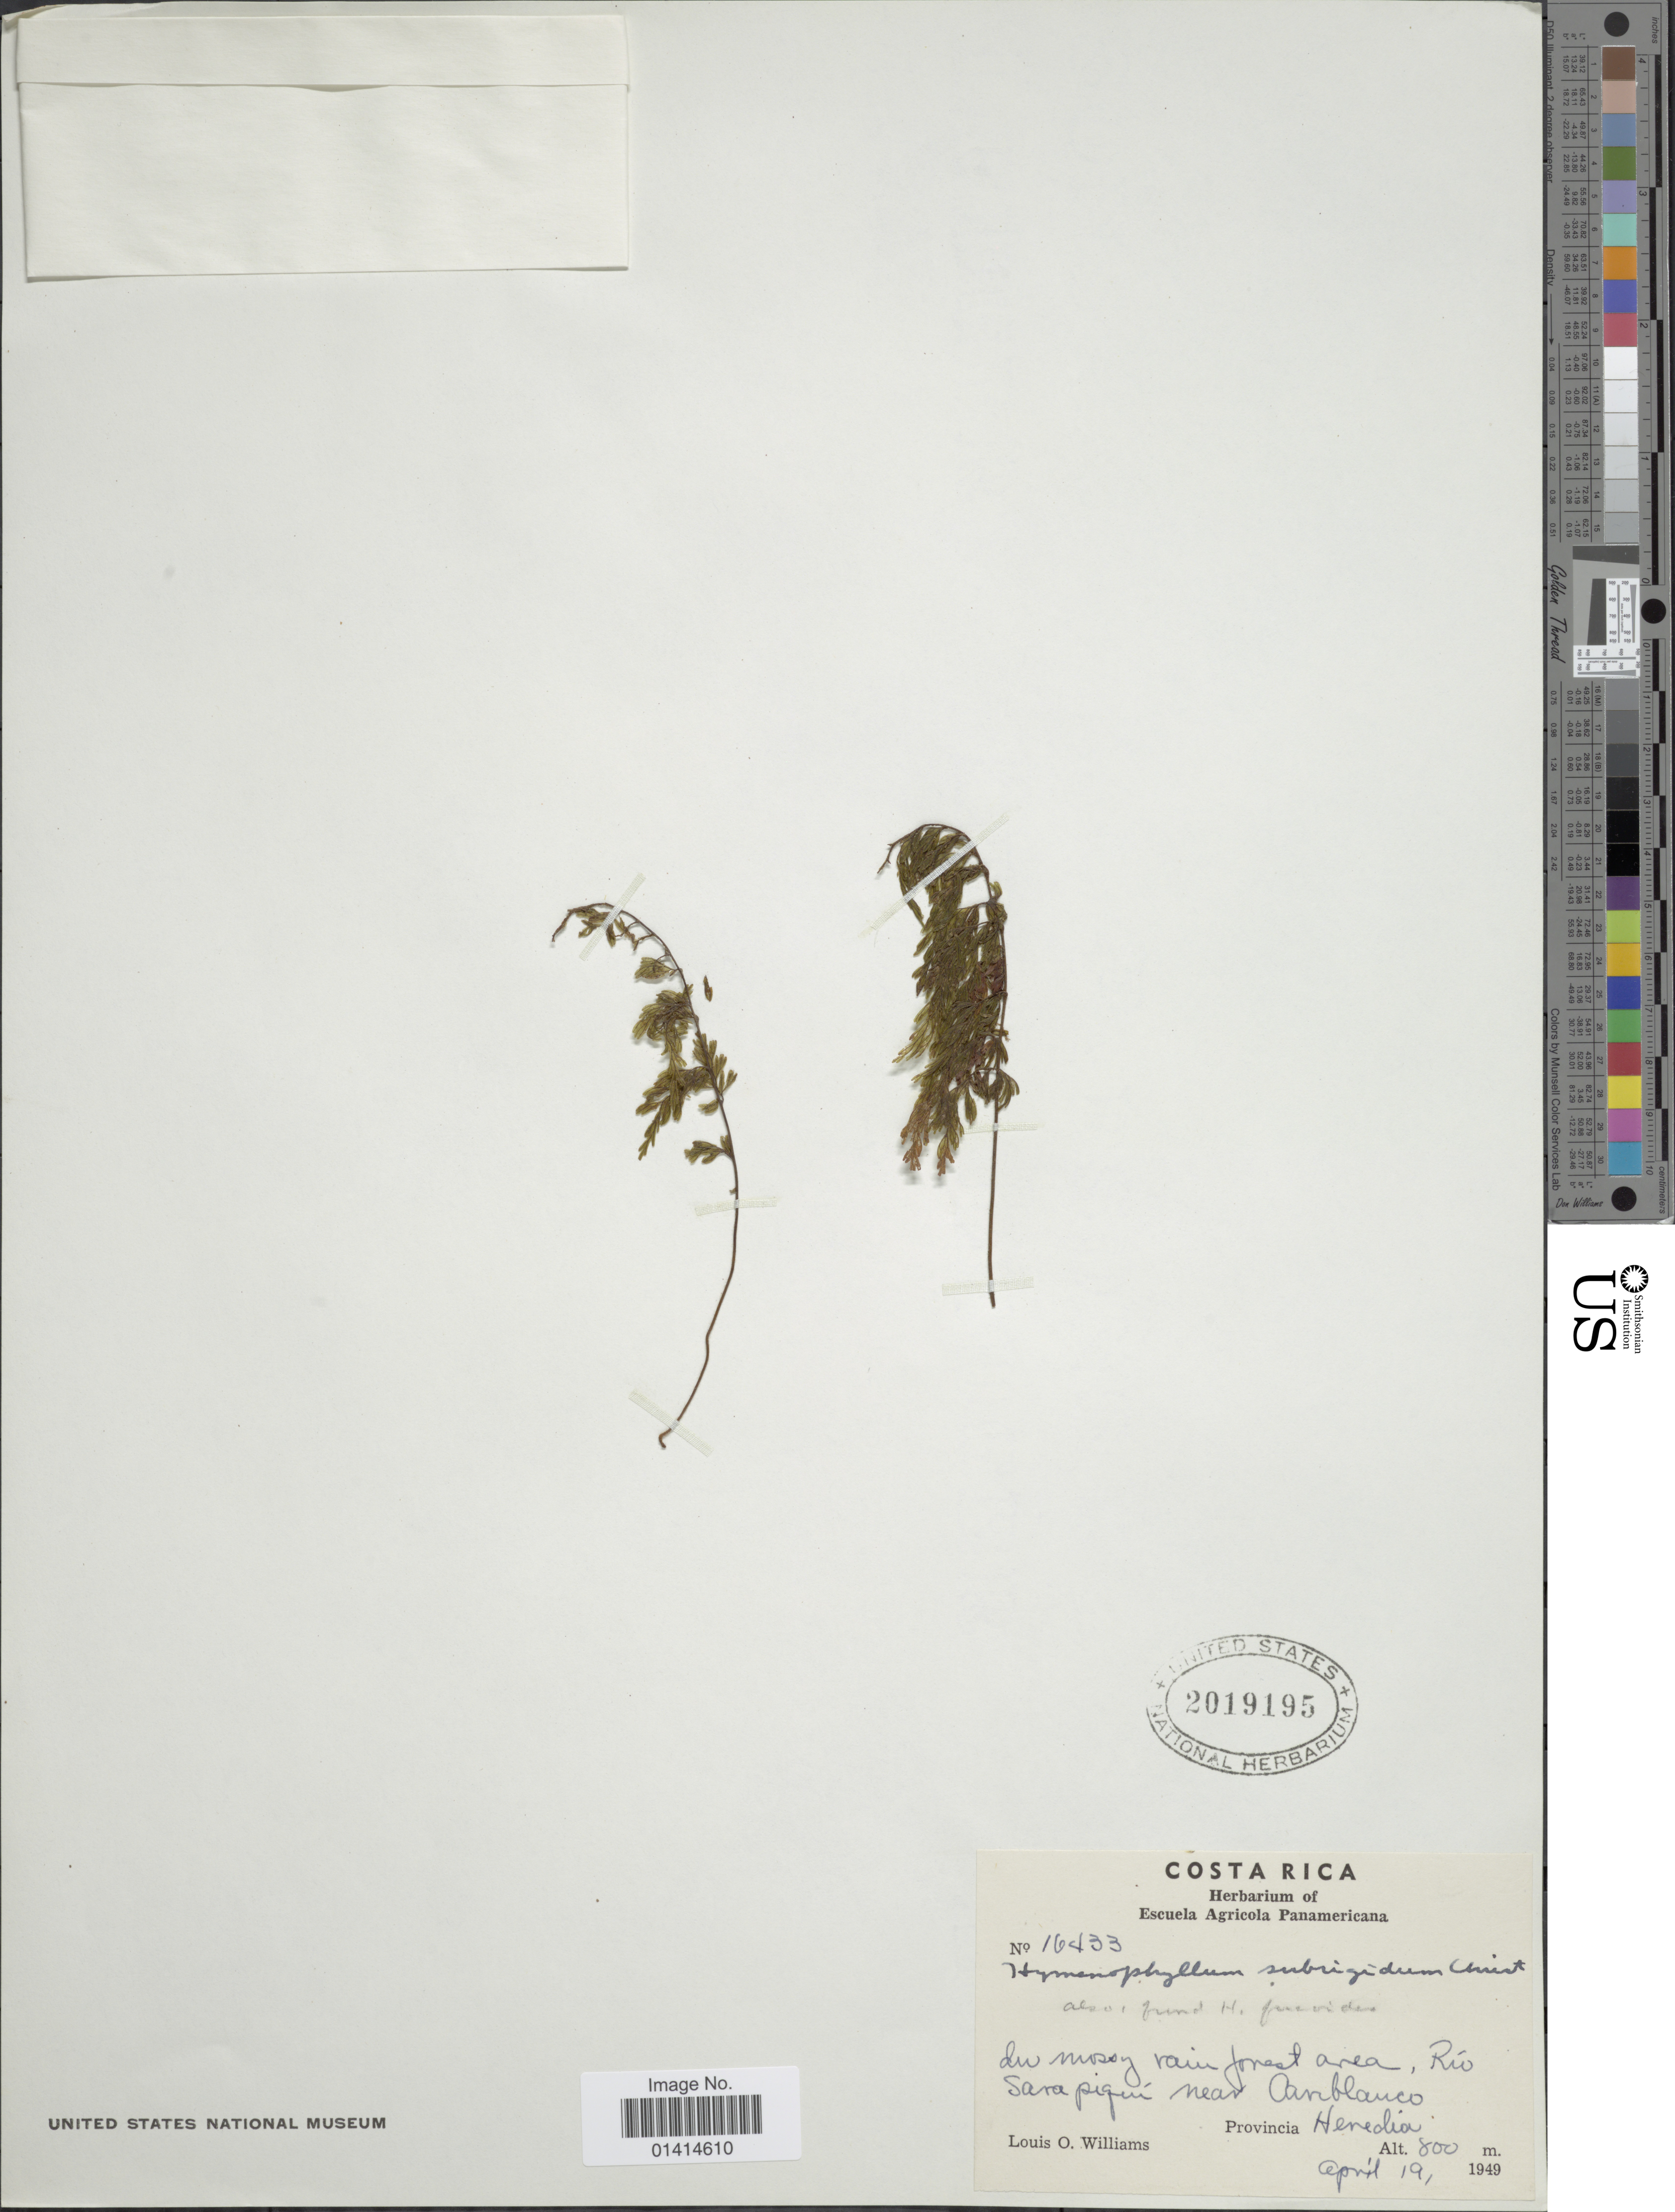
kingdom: Plantae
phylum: Tracheophyta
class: Polypodiopsida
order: Hymenophyllales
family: Hymenophyllaceae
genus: Hymenophyllum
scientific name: Hymenophyllum subrigidum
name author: Christ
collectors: L. O. Williams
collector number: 16433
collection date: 1949-04-19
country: Costa Rica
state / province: Heredia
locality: Río Sarapiquí near Aaviblanco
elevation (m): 800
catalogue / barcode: US 2019195